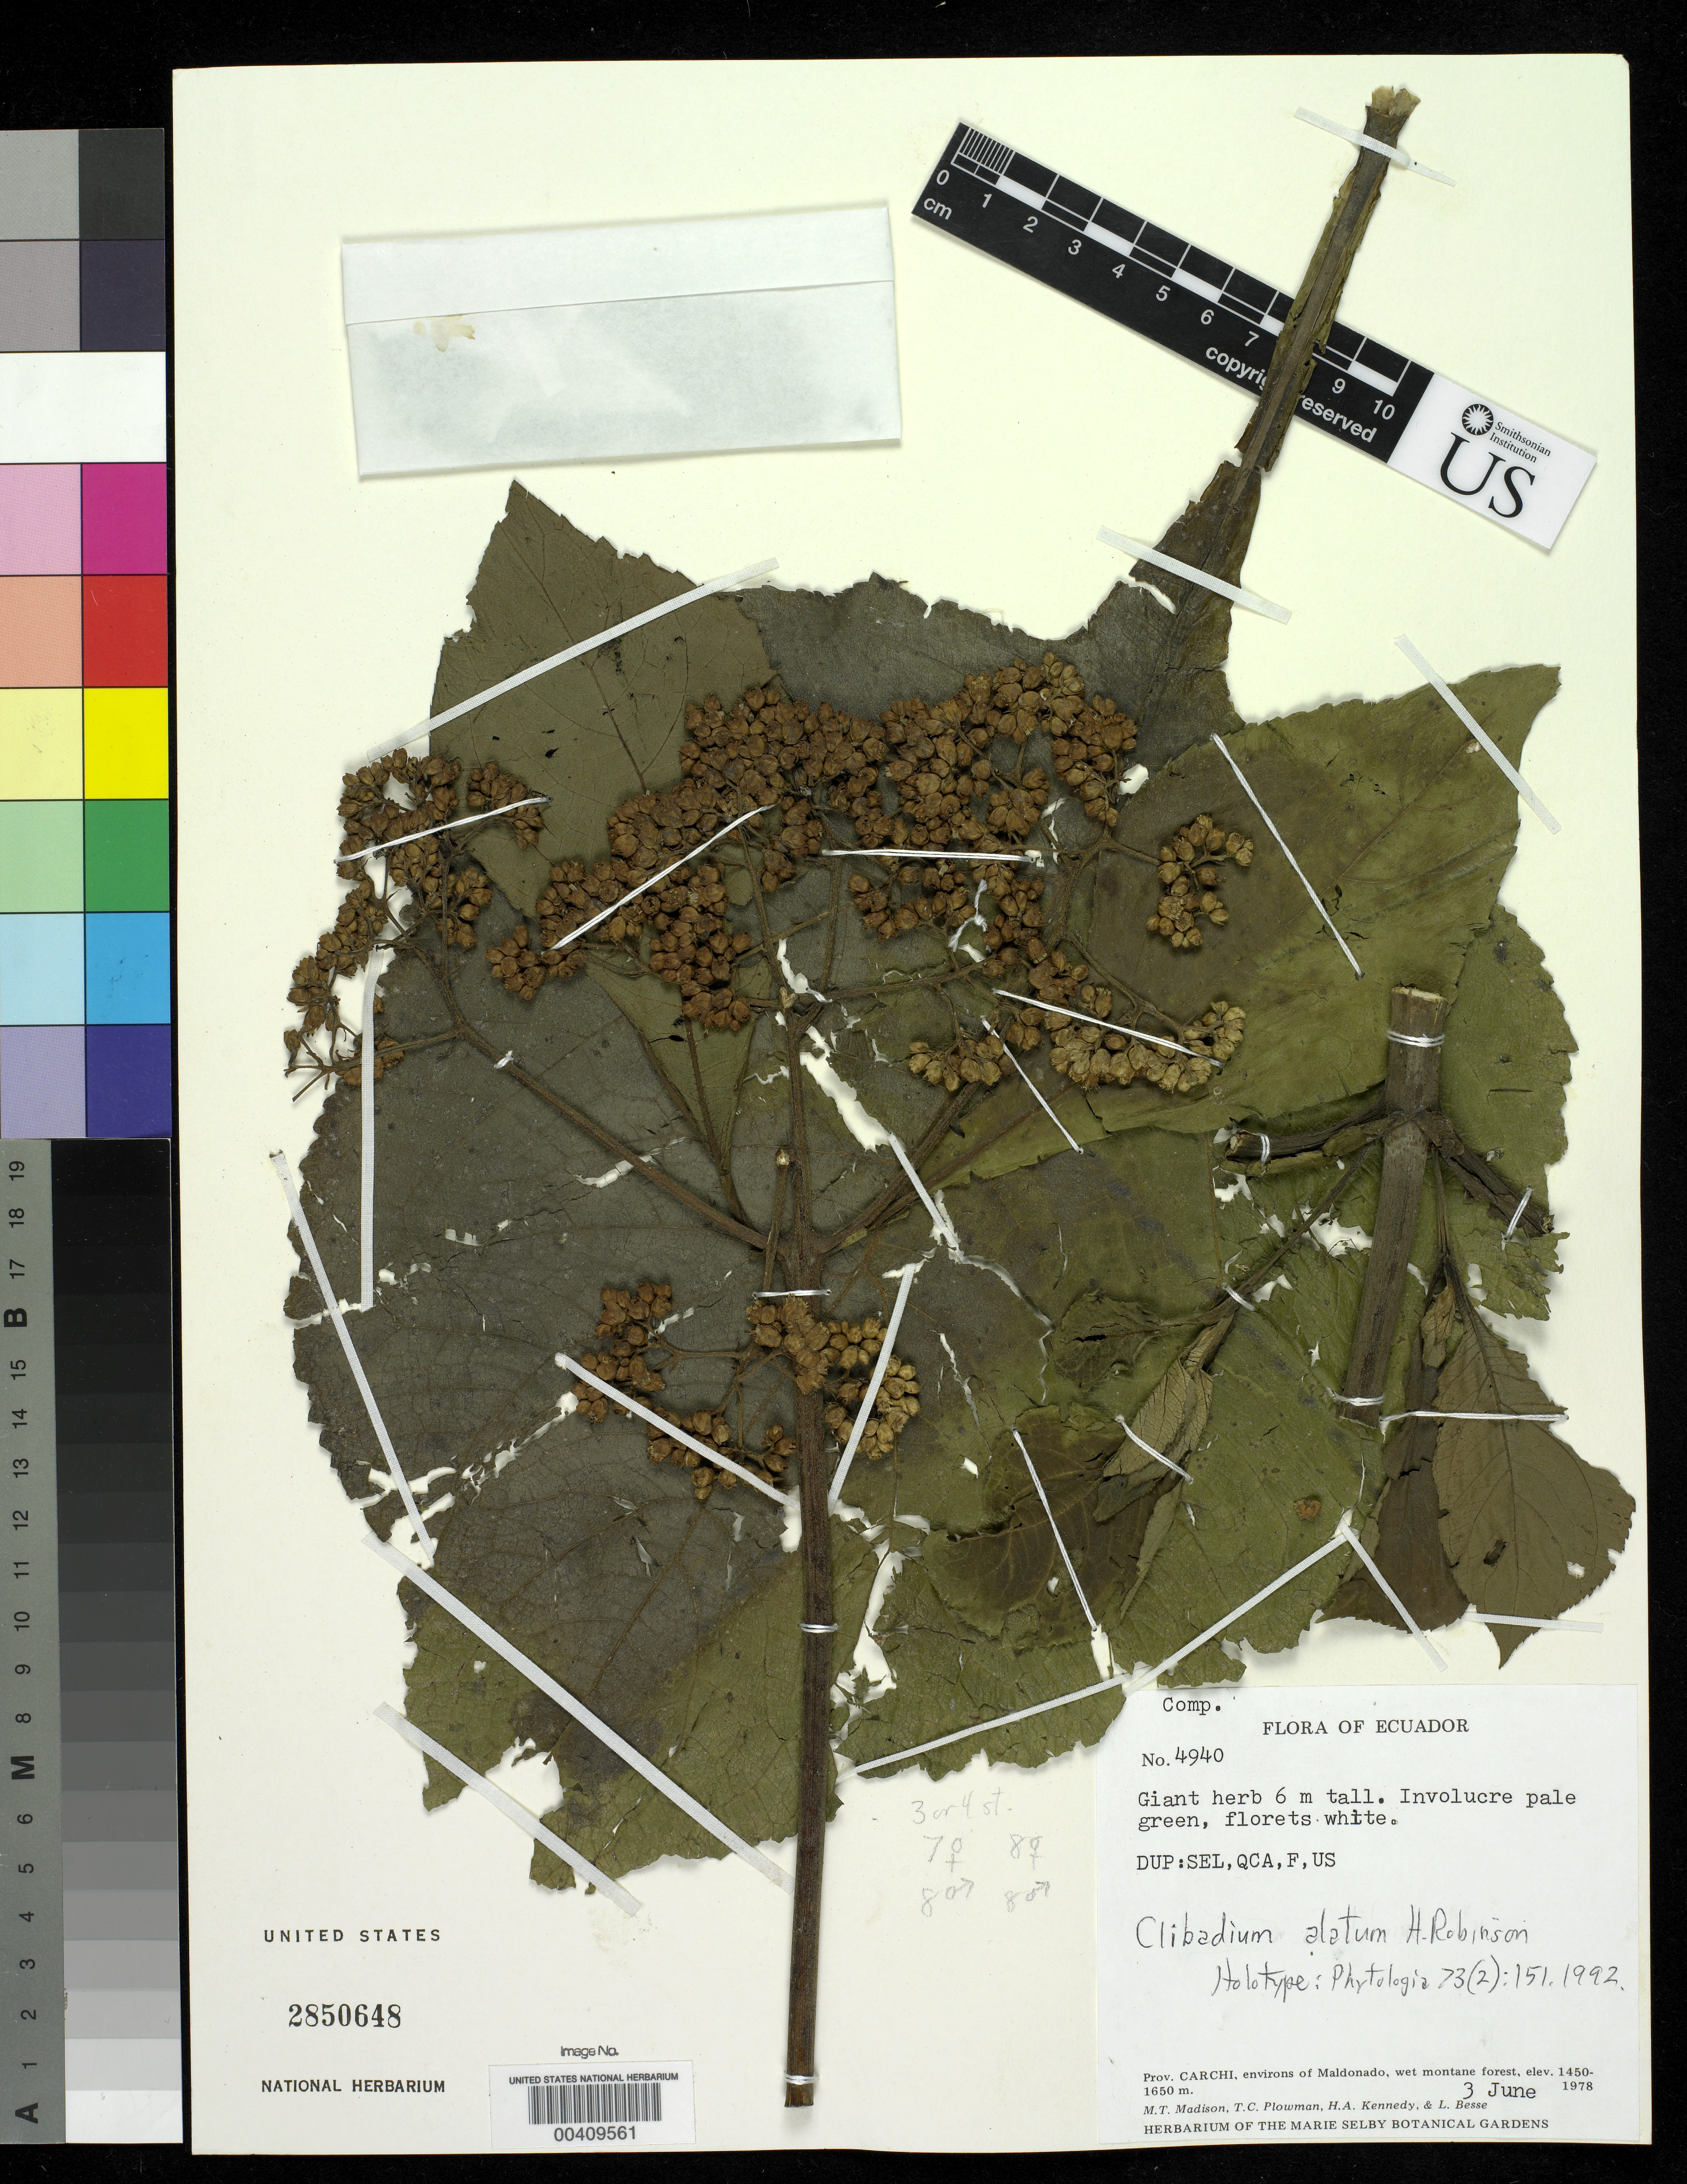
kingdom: Plantae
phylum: Tracheophyta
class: Magnoliopsida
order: Asterales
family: Asteraceae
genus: Clibadium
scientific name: Clibadium alatum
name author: H. Rob.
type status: Holotype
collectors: M. T. Madison, T. Plowman, H. Kennedy & Libby Besse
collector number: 4940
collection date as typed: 03 Jun 1978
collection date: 1978-06-03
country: Ecuador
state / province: Carchi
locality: Environs of Maldonado.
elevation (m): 1450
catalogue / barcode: US 2850648